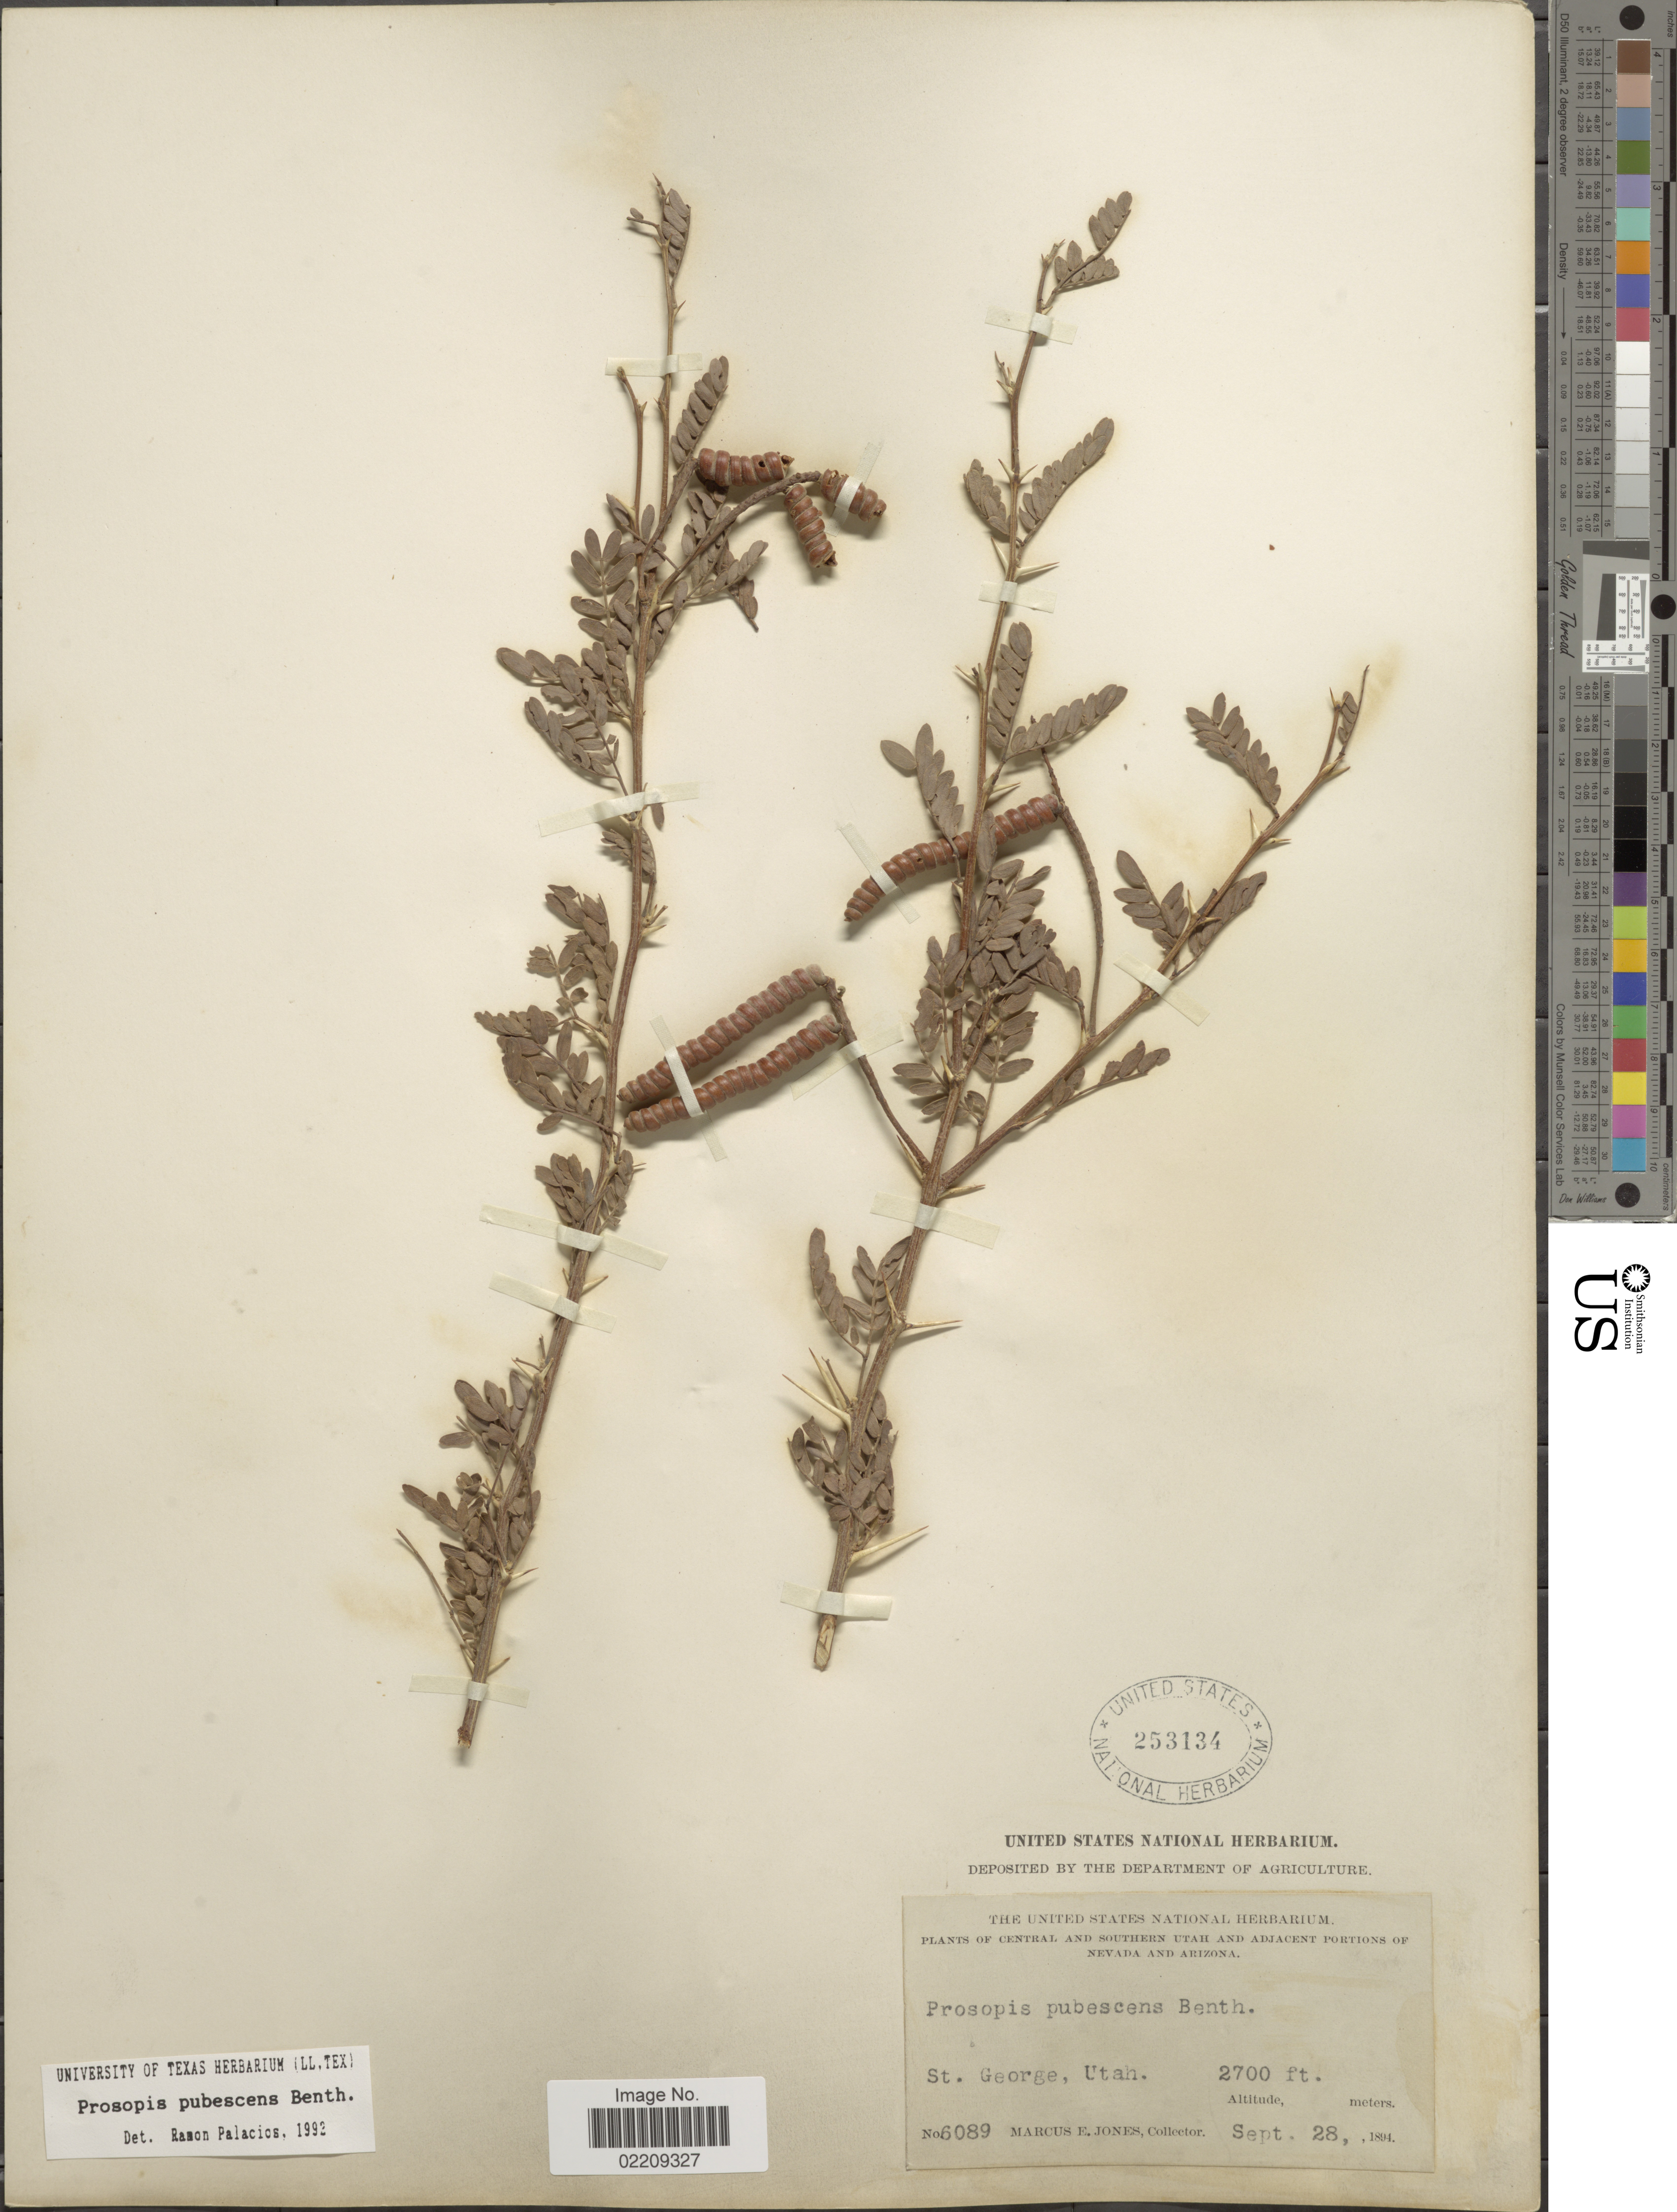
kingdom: Plantae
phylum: Tracheophyta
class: Magnoliopsida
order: Fabales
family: Fabaceae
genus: Strombocarpa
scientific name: Strombocarpa pubescens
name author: (Benth.) A. Gray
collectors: M. E. Jones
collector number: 6089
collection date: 1894-09-28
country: United States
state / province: Utah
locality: St. George.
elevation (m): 823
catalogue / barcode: US 253134